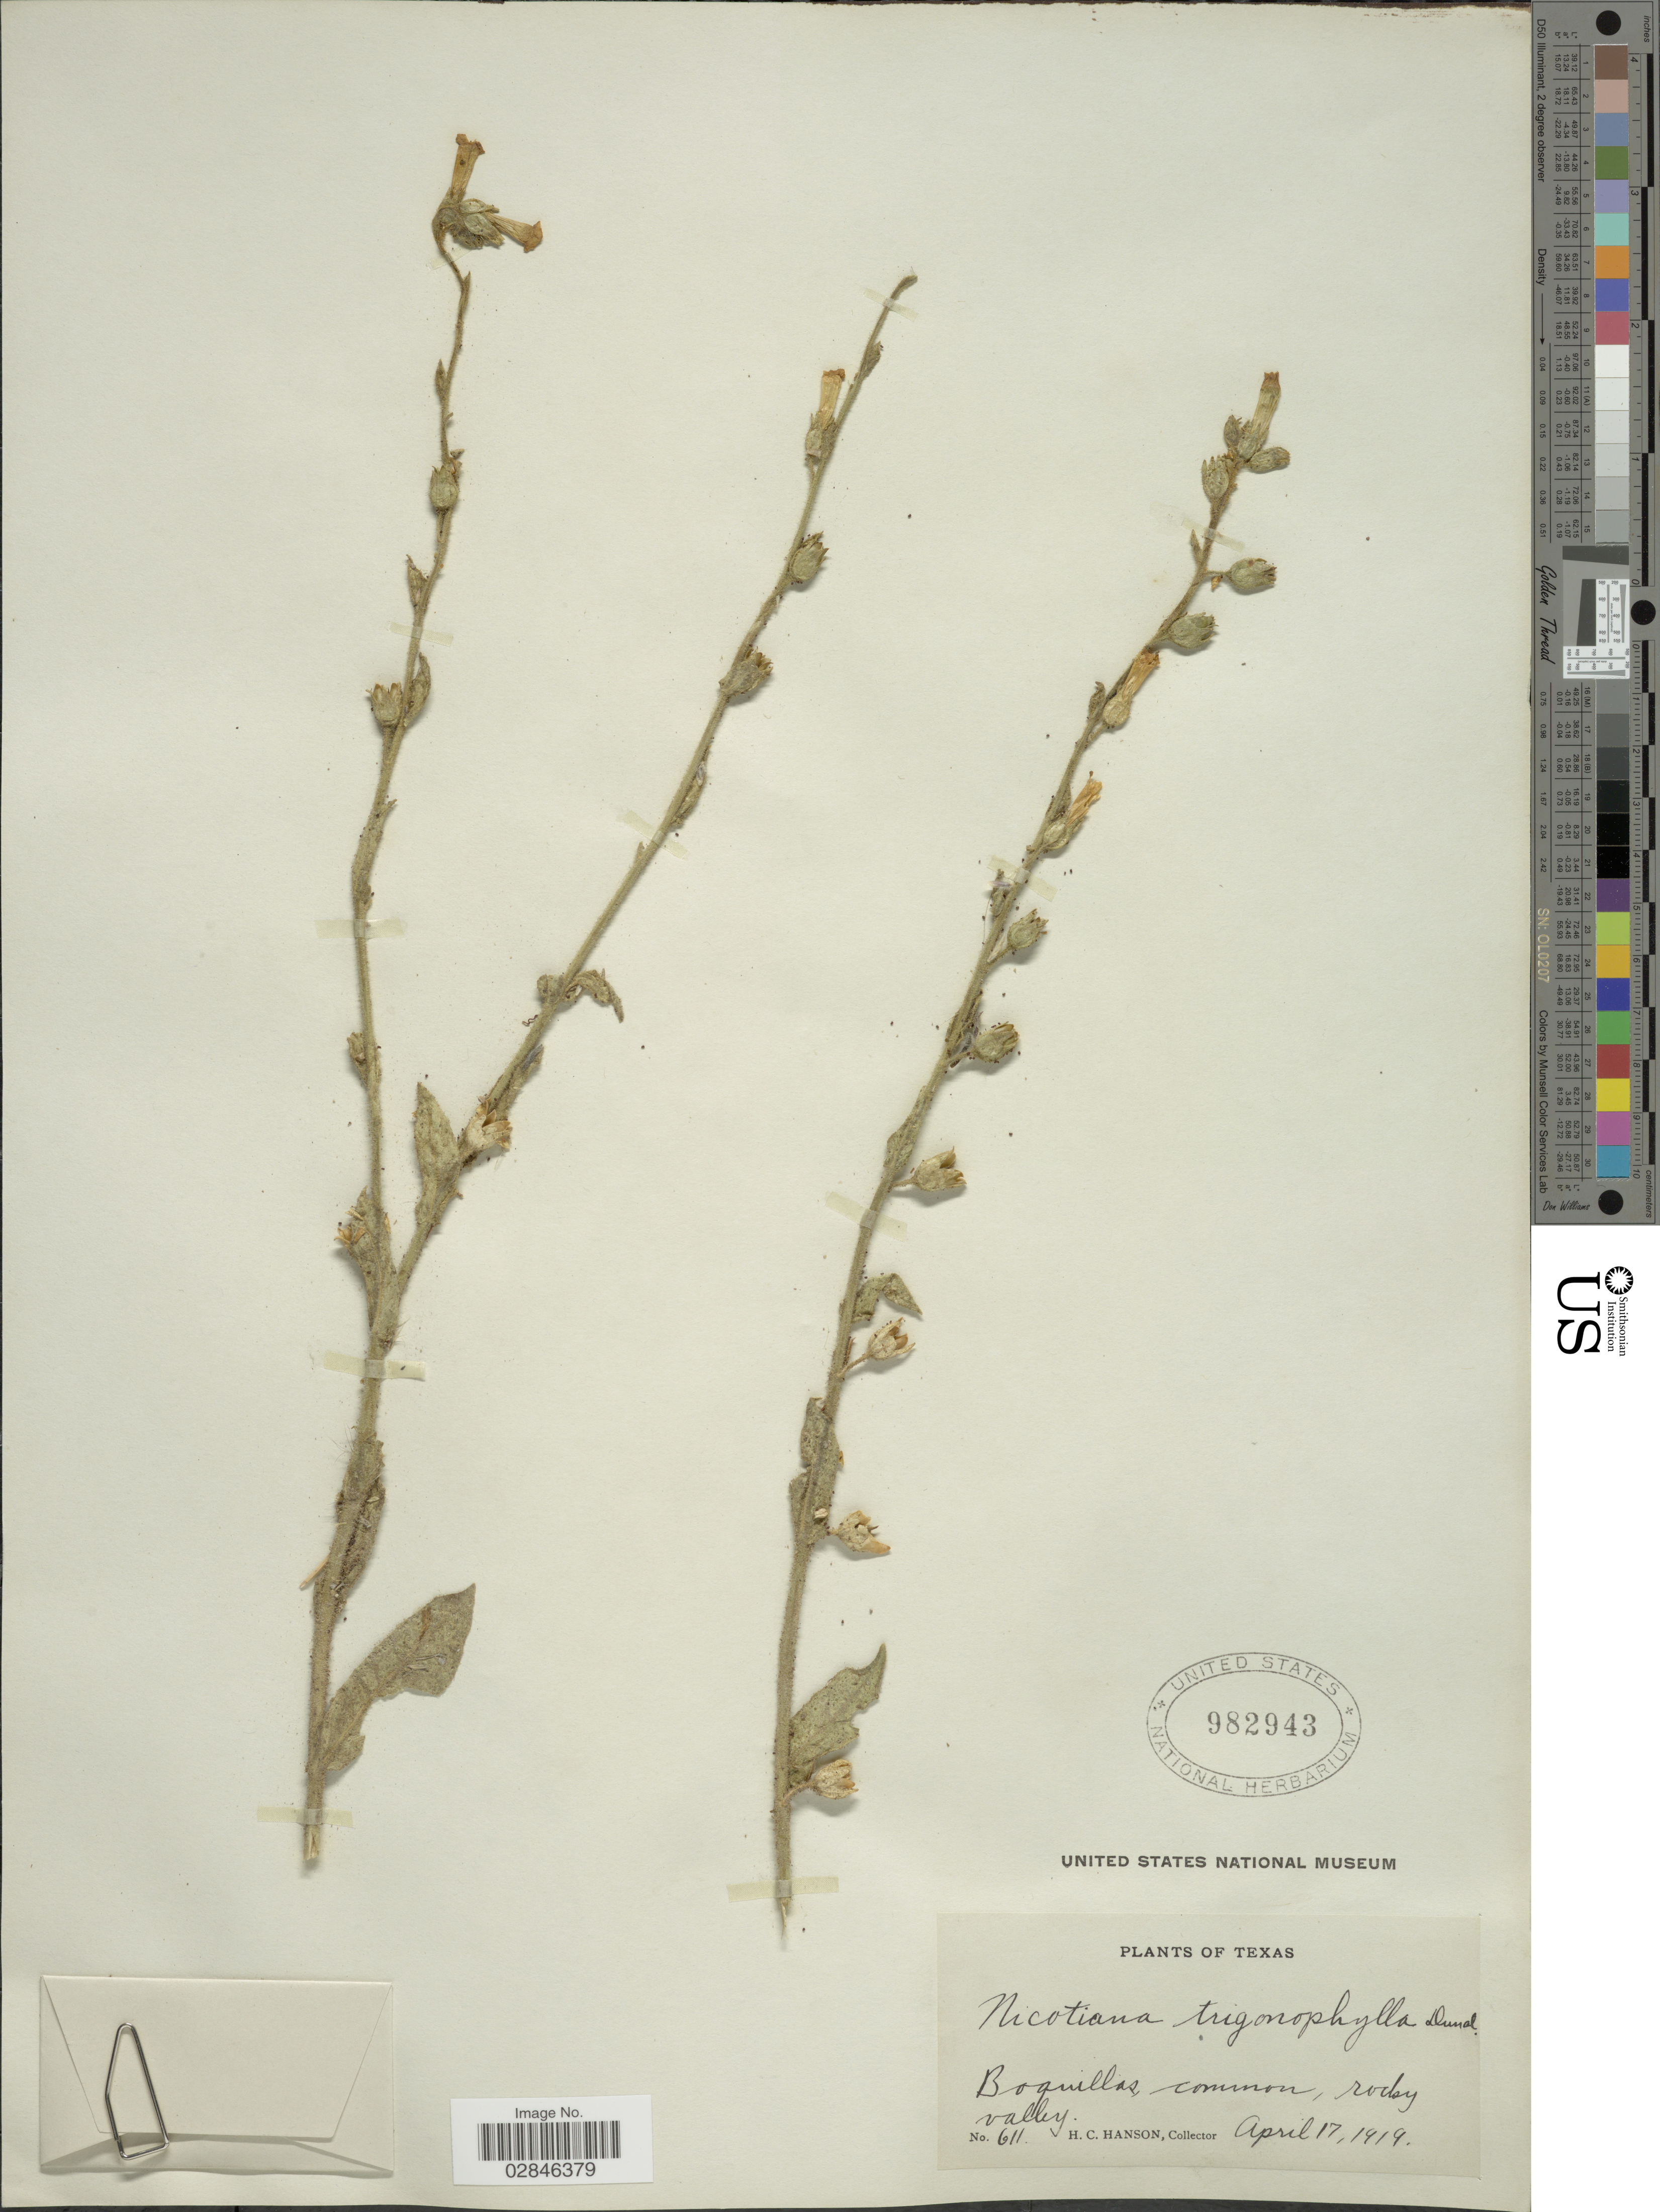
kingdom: Plantae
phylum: Tracheophyta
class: Magnoliopsida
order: Solanales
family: Solanaceae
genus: Nicotiana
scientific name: Nicotiana trigonophylla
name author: Dunal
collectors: H. Hanson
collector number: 611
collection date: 1919-04-17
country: United States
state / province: Texas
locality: Boquillas.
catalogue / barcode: US 982943